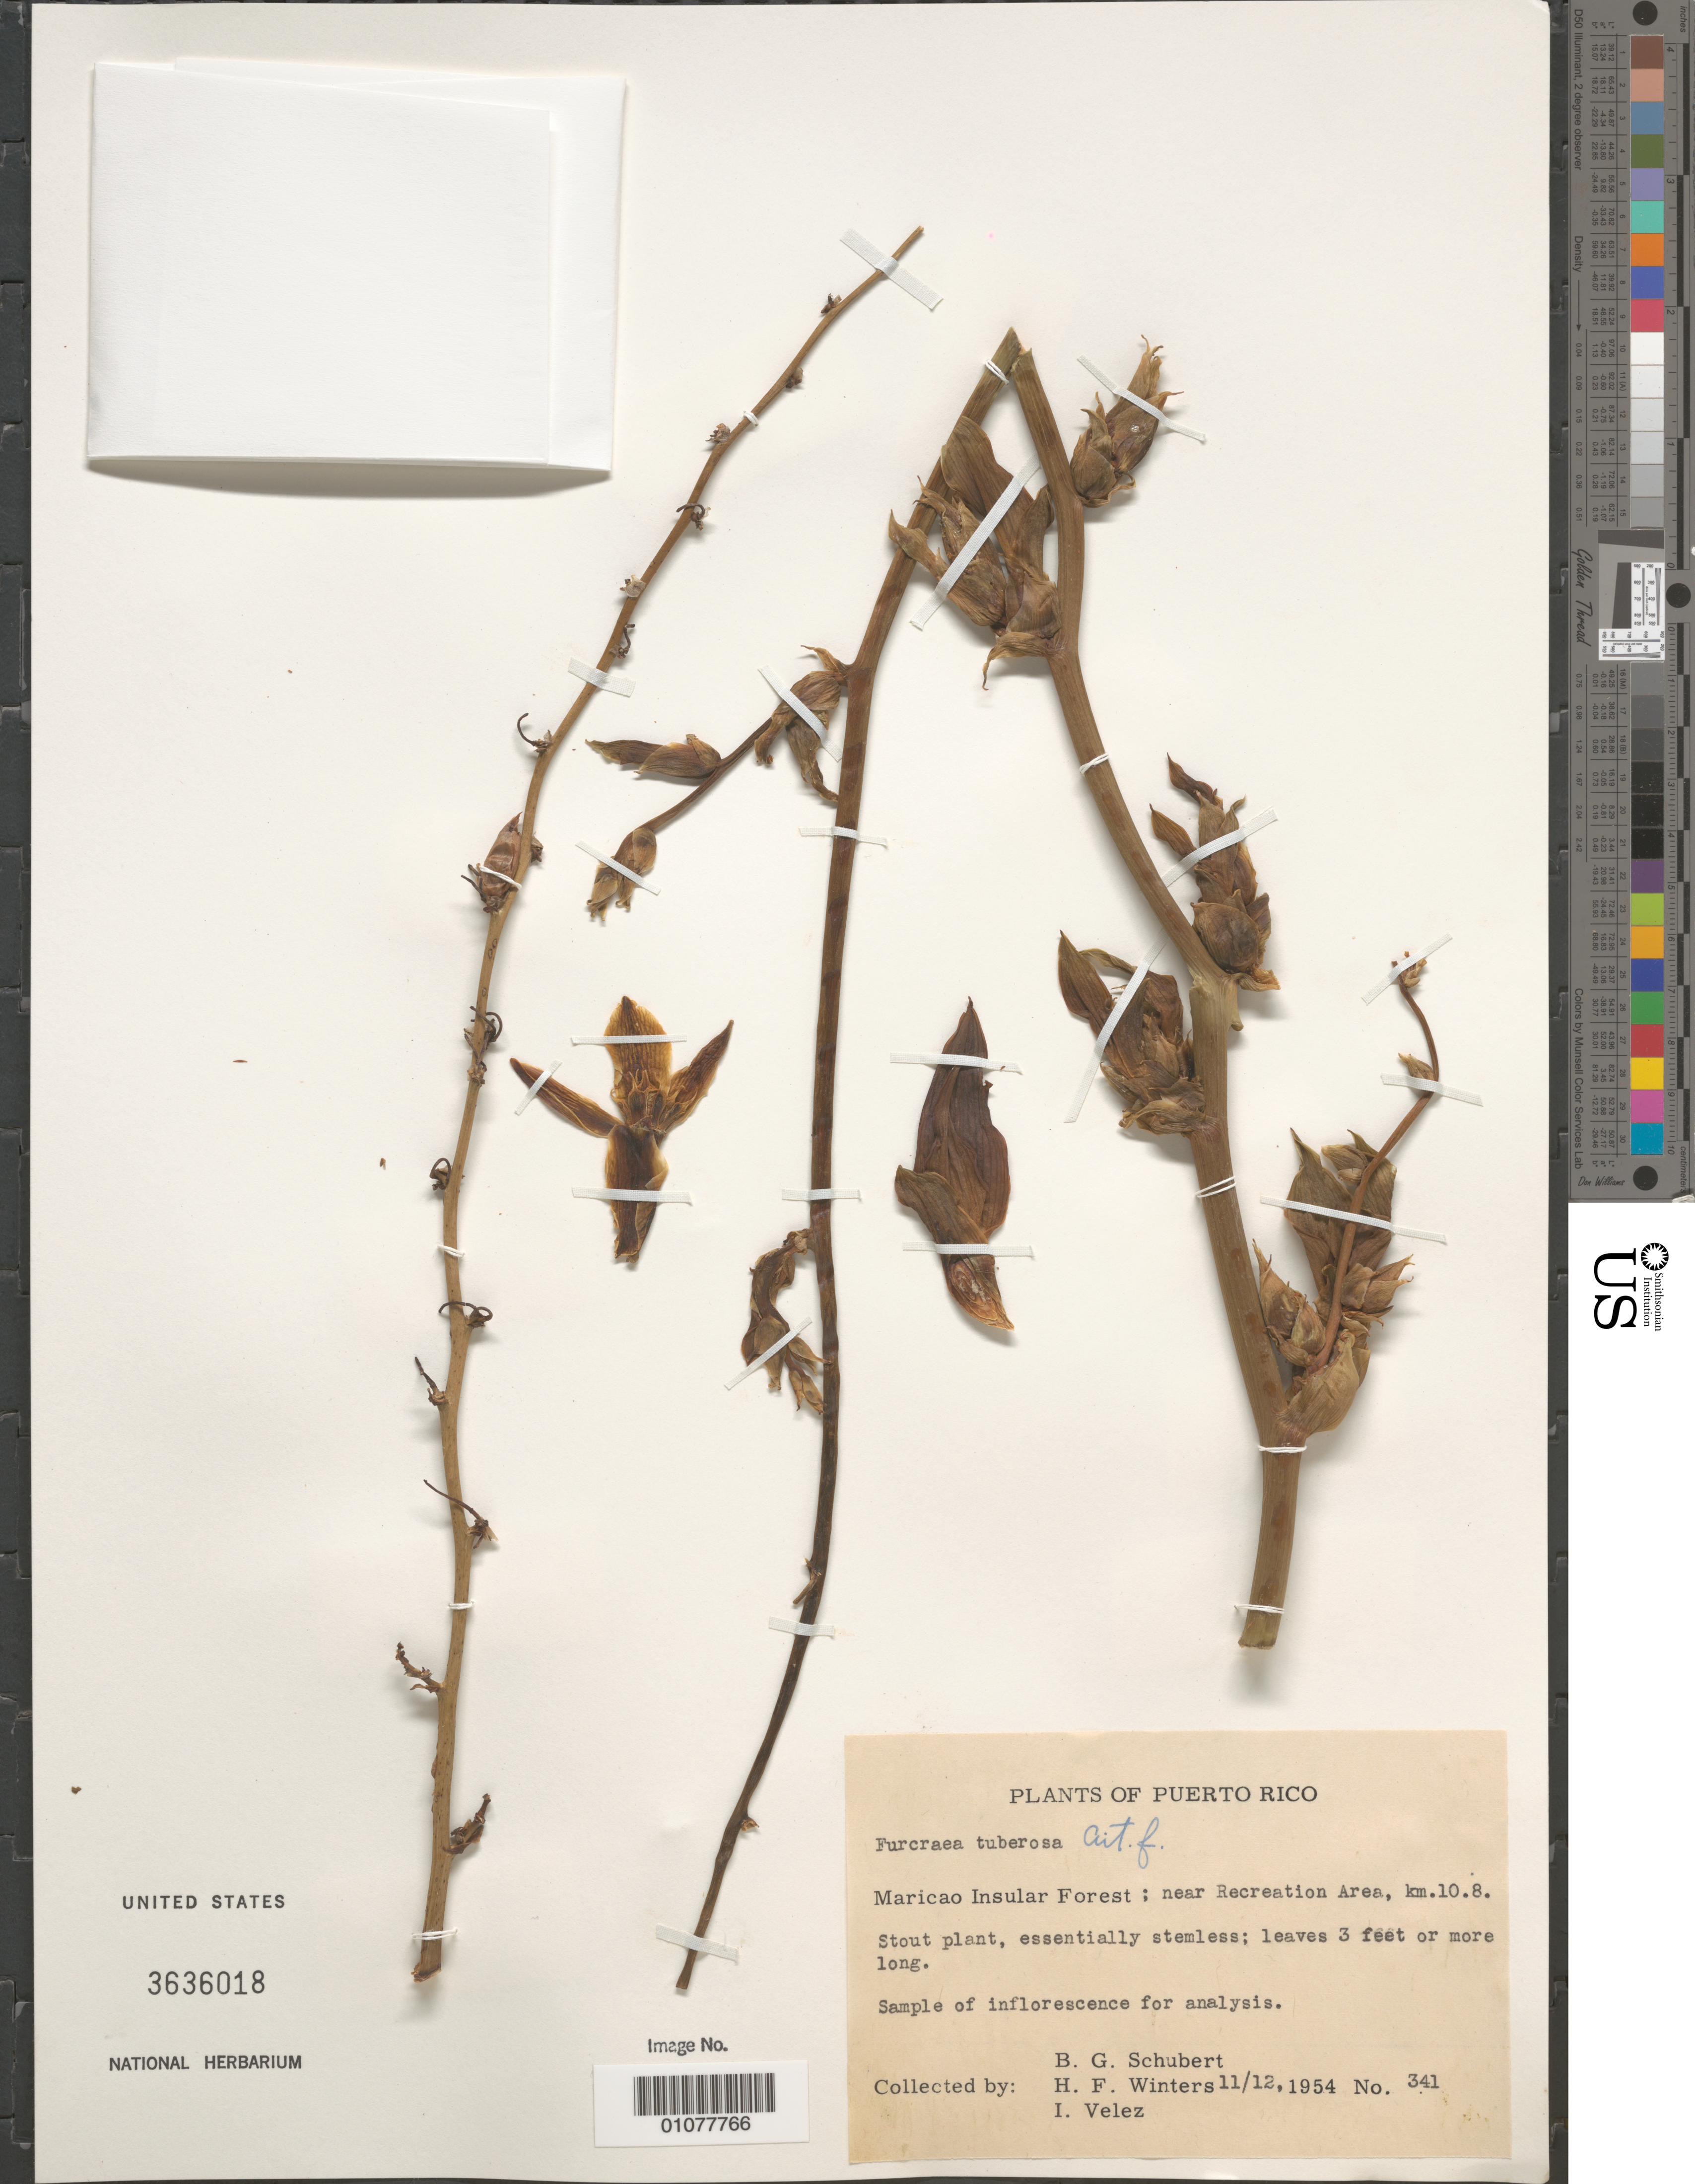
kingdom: Plantae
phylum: Tracheophyta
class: Liliopsida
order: Asparagales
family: Asparagaceae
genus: Furcraea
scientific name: Furcraea tuberosa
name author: (Mill.) W.T. Aiton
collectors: B. Schubert, H. Winters & I. Velez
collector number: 341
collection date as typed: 12 Nov 1954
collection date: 1954-11-12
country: Puerto Rico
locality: Maricao Insular Forest; near Recreation Area, Km. 10.8.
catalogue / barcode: US 3636018